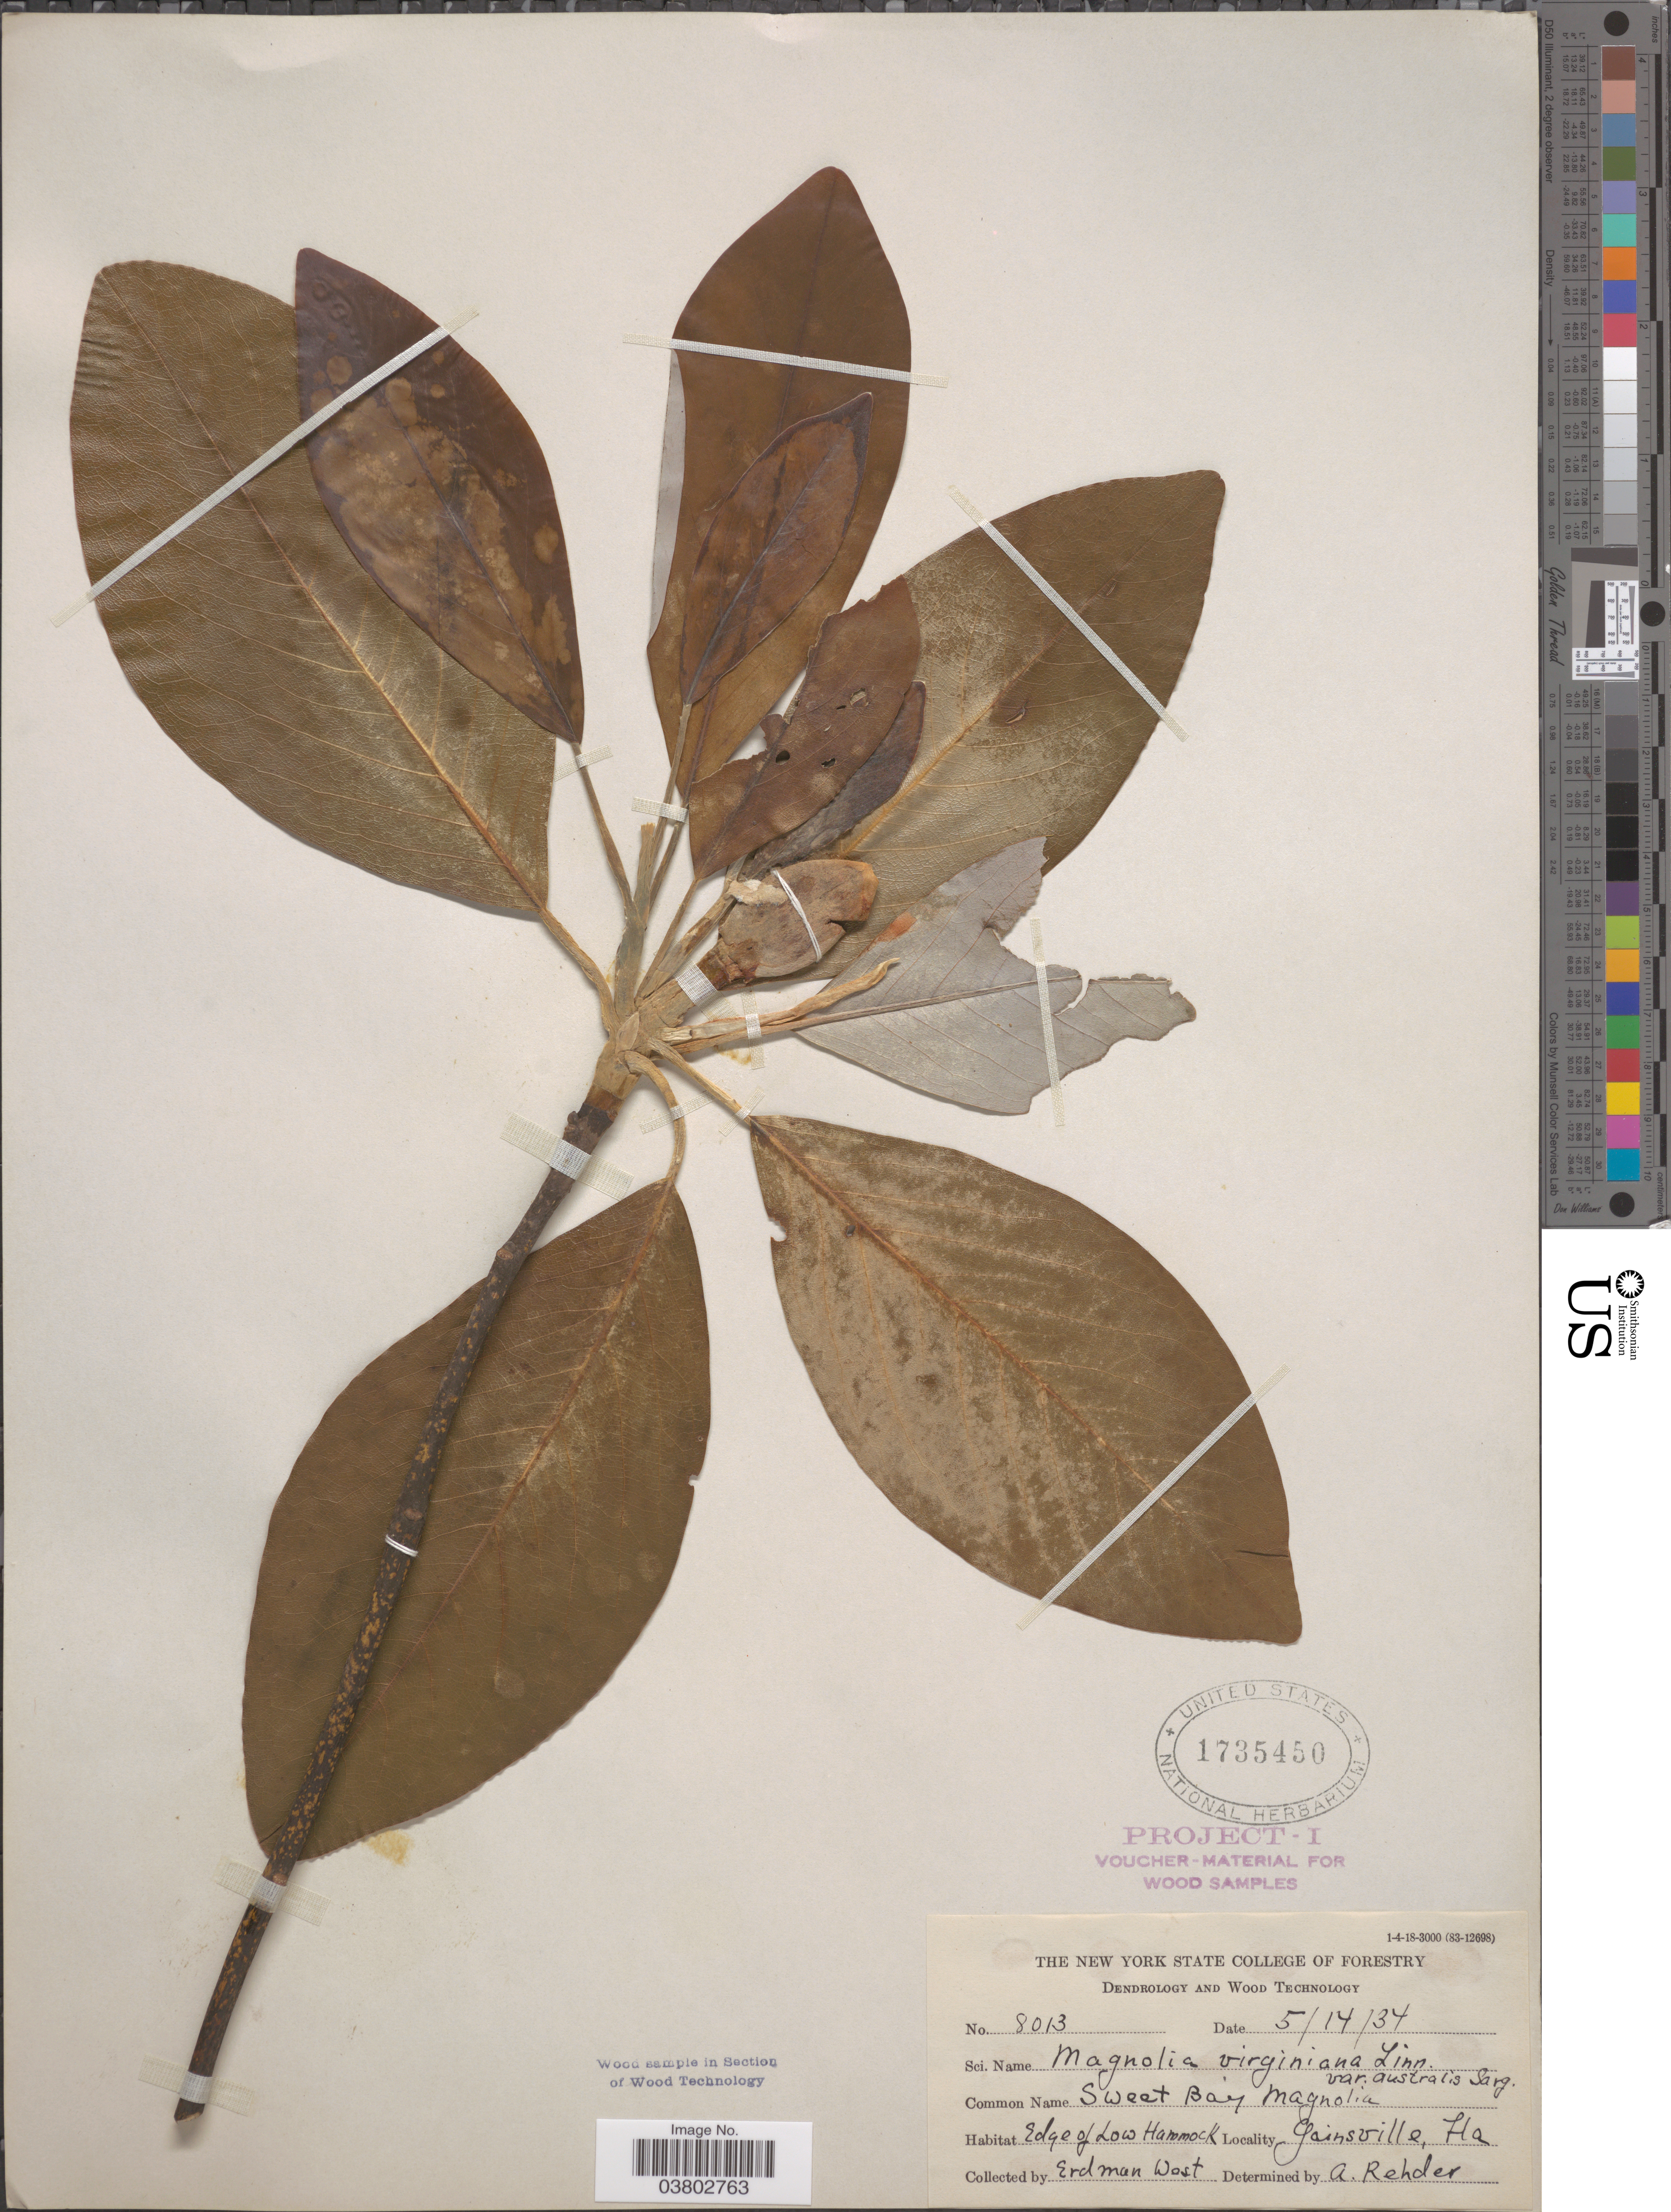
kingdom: Plantae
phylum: Tracheophyta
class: Magnoliopsida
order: Magnoliales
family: Magnoliaceae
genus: Magnolia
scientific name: Magnolia virginiana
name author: L.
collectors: E. West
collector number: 8013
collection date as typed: Transcribed d/m/y: 14/5/34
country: United States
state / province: Florida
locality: Edge of Low Hammock. Gainsville.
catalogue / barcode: US 1735450